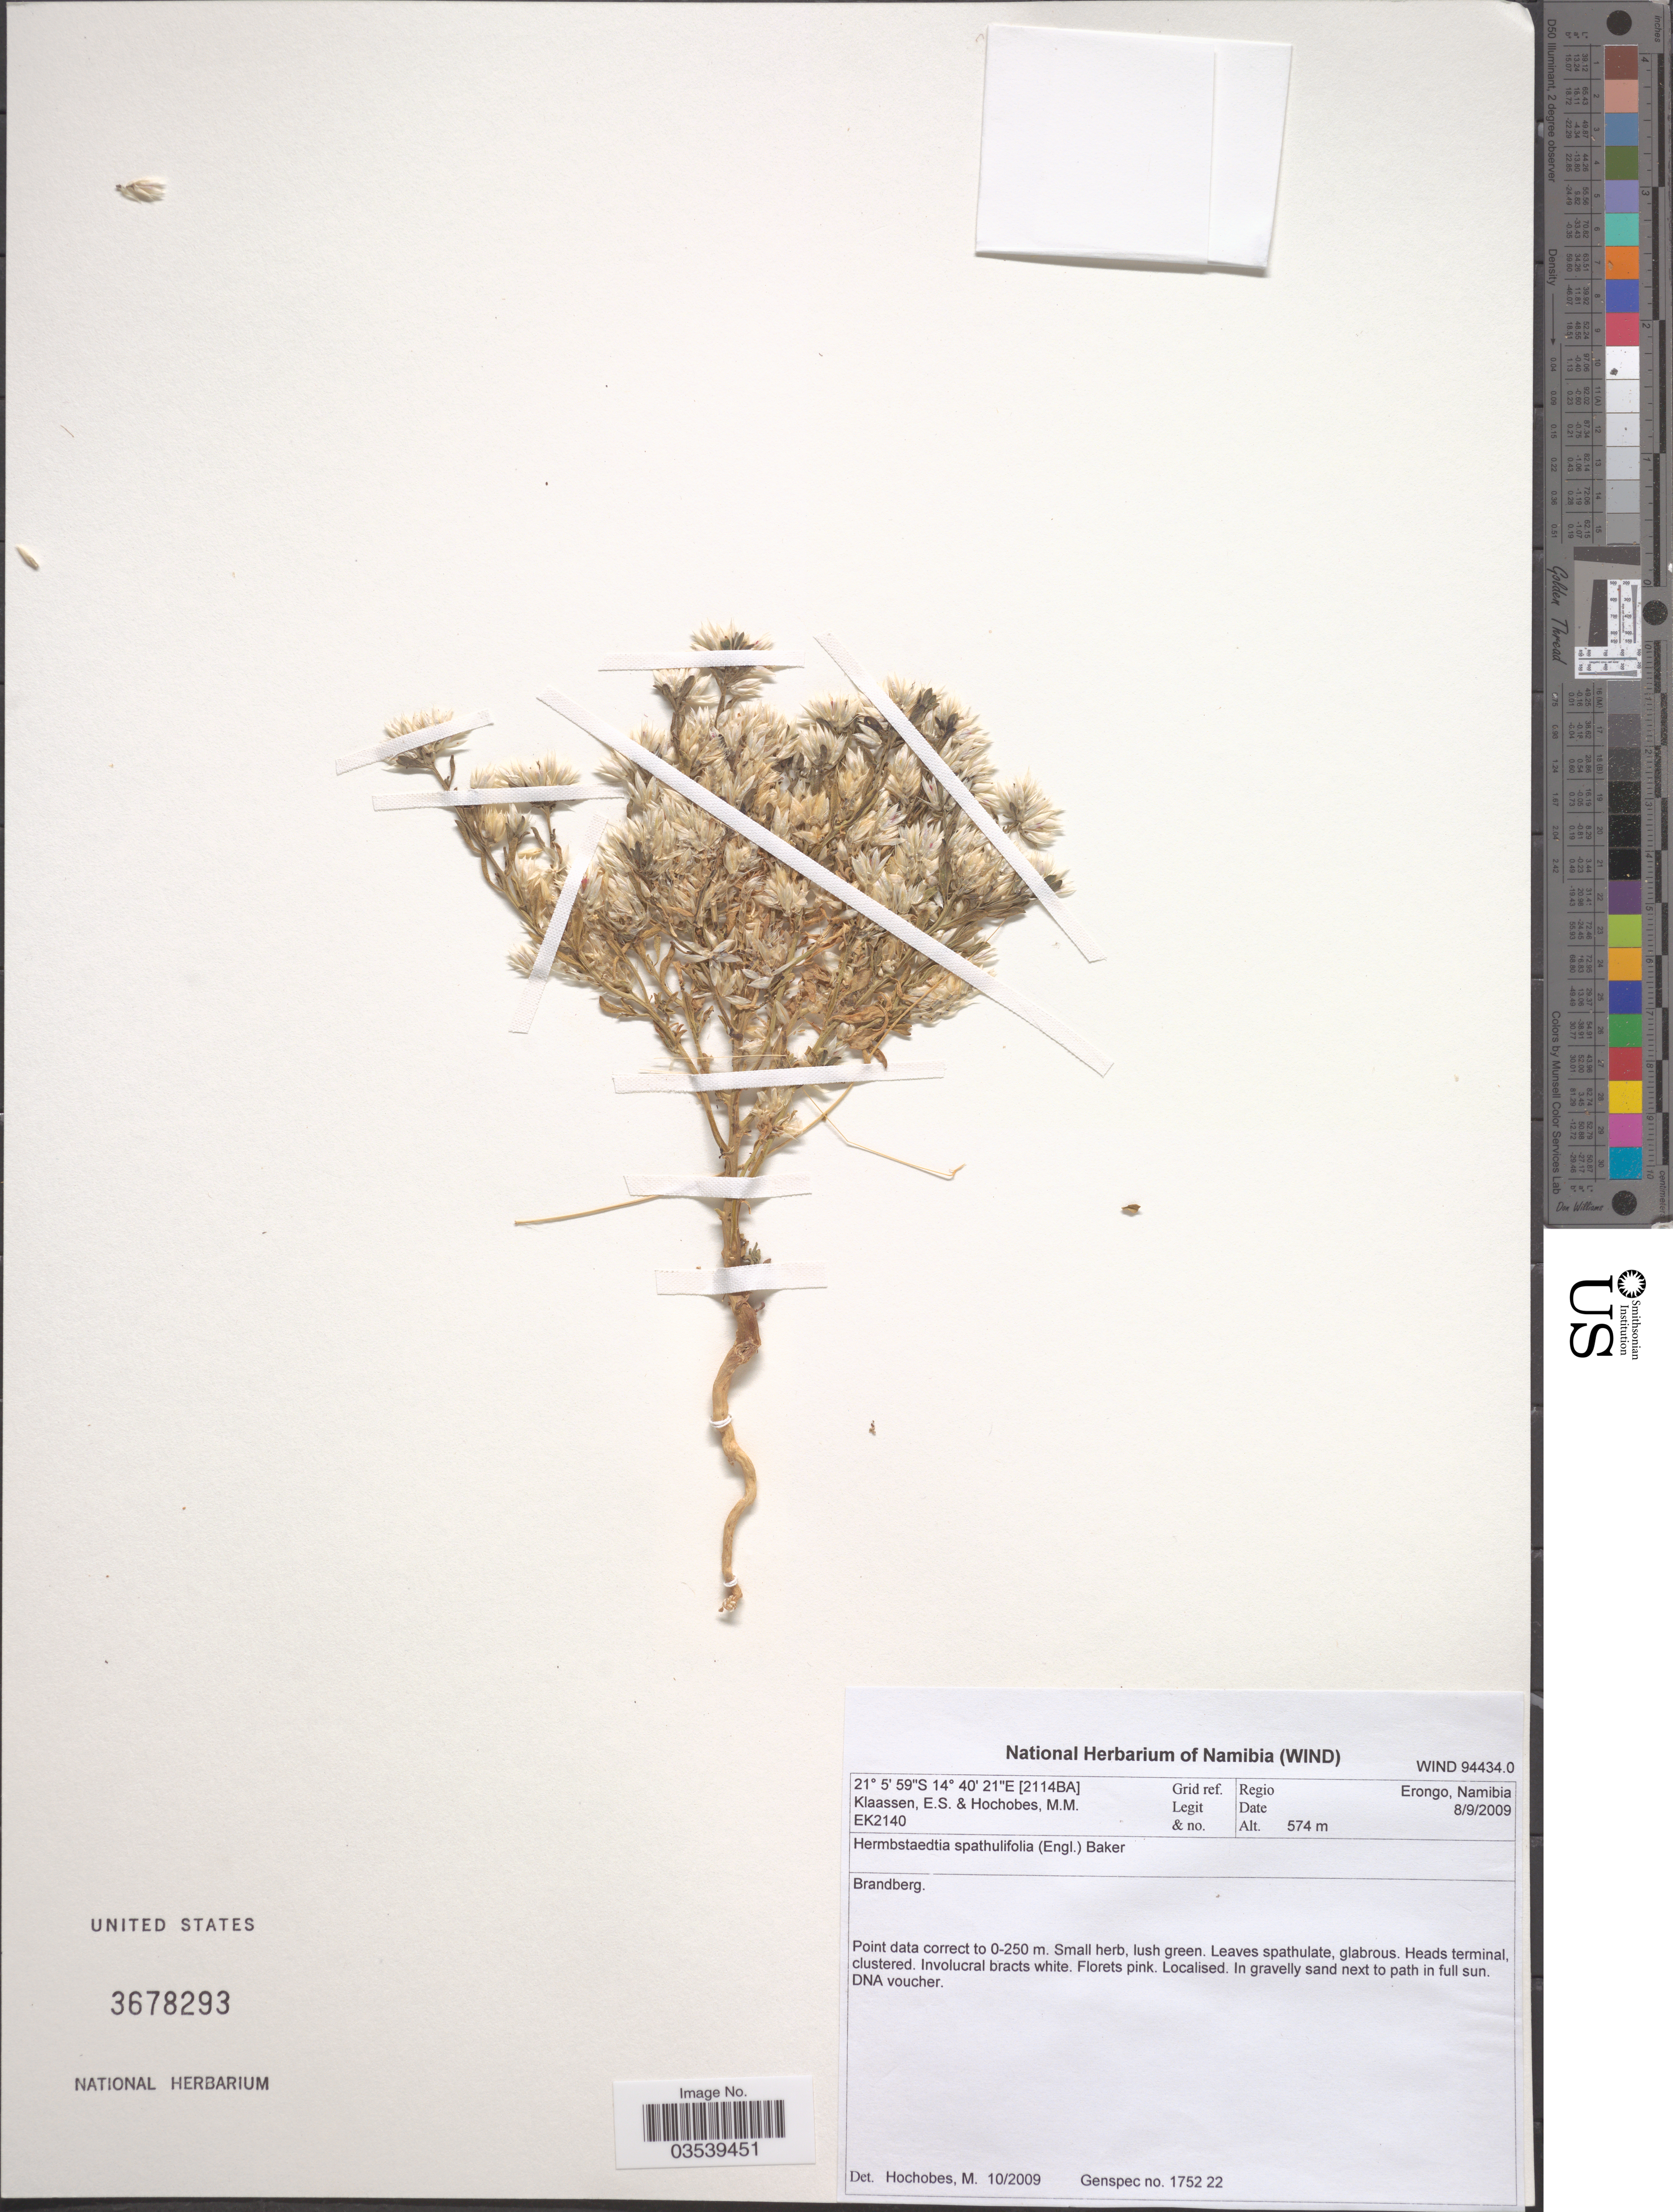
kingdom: Plantae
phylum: Tracheophyta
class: Magnoliopsida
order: Caryophyllales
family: Amaranthaceae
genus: Hermbstaedtia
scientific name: Hermbstaedtia spathulifolia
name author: Baker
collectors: E. S. Klaassen & M. Hochobes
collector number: EK2140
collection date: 2009-09-08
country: Namibia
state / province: Erongo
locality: Grid ref. [2114BA]. Brandberg.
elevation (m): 574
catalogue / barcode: US 3678293